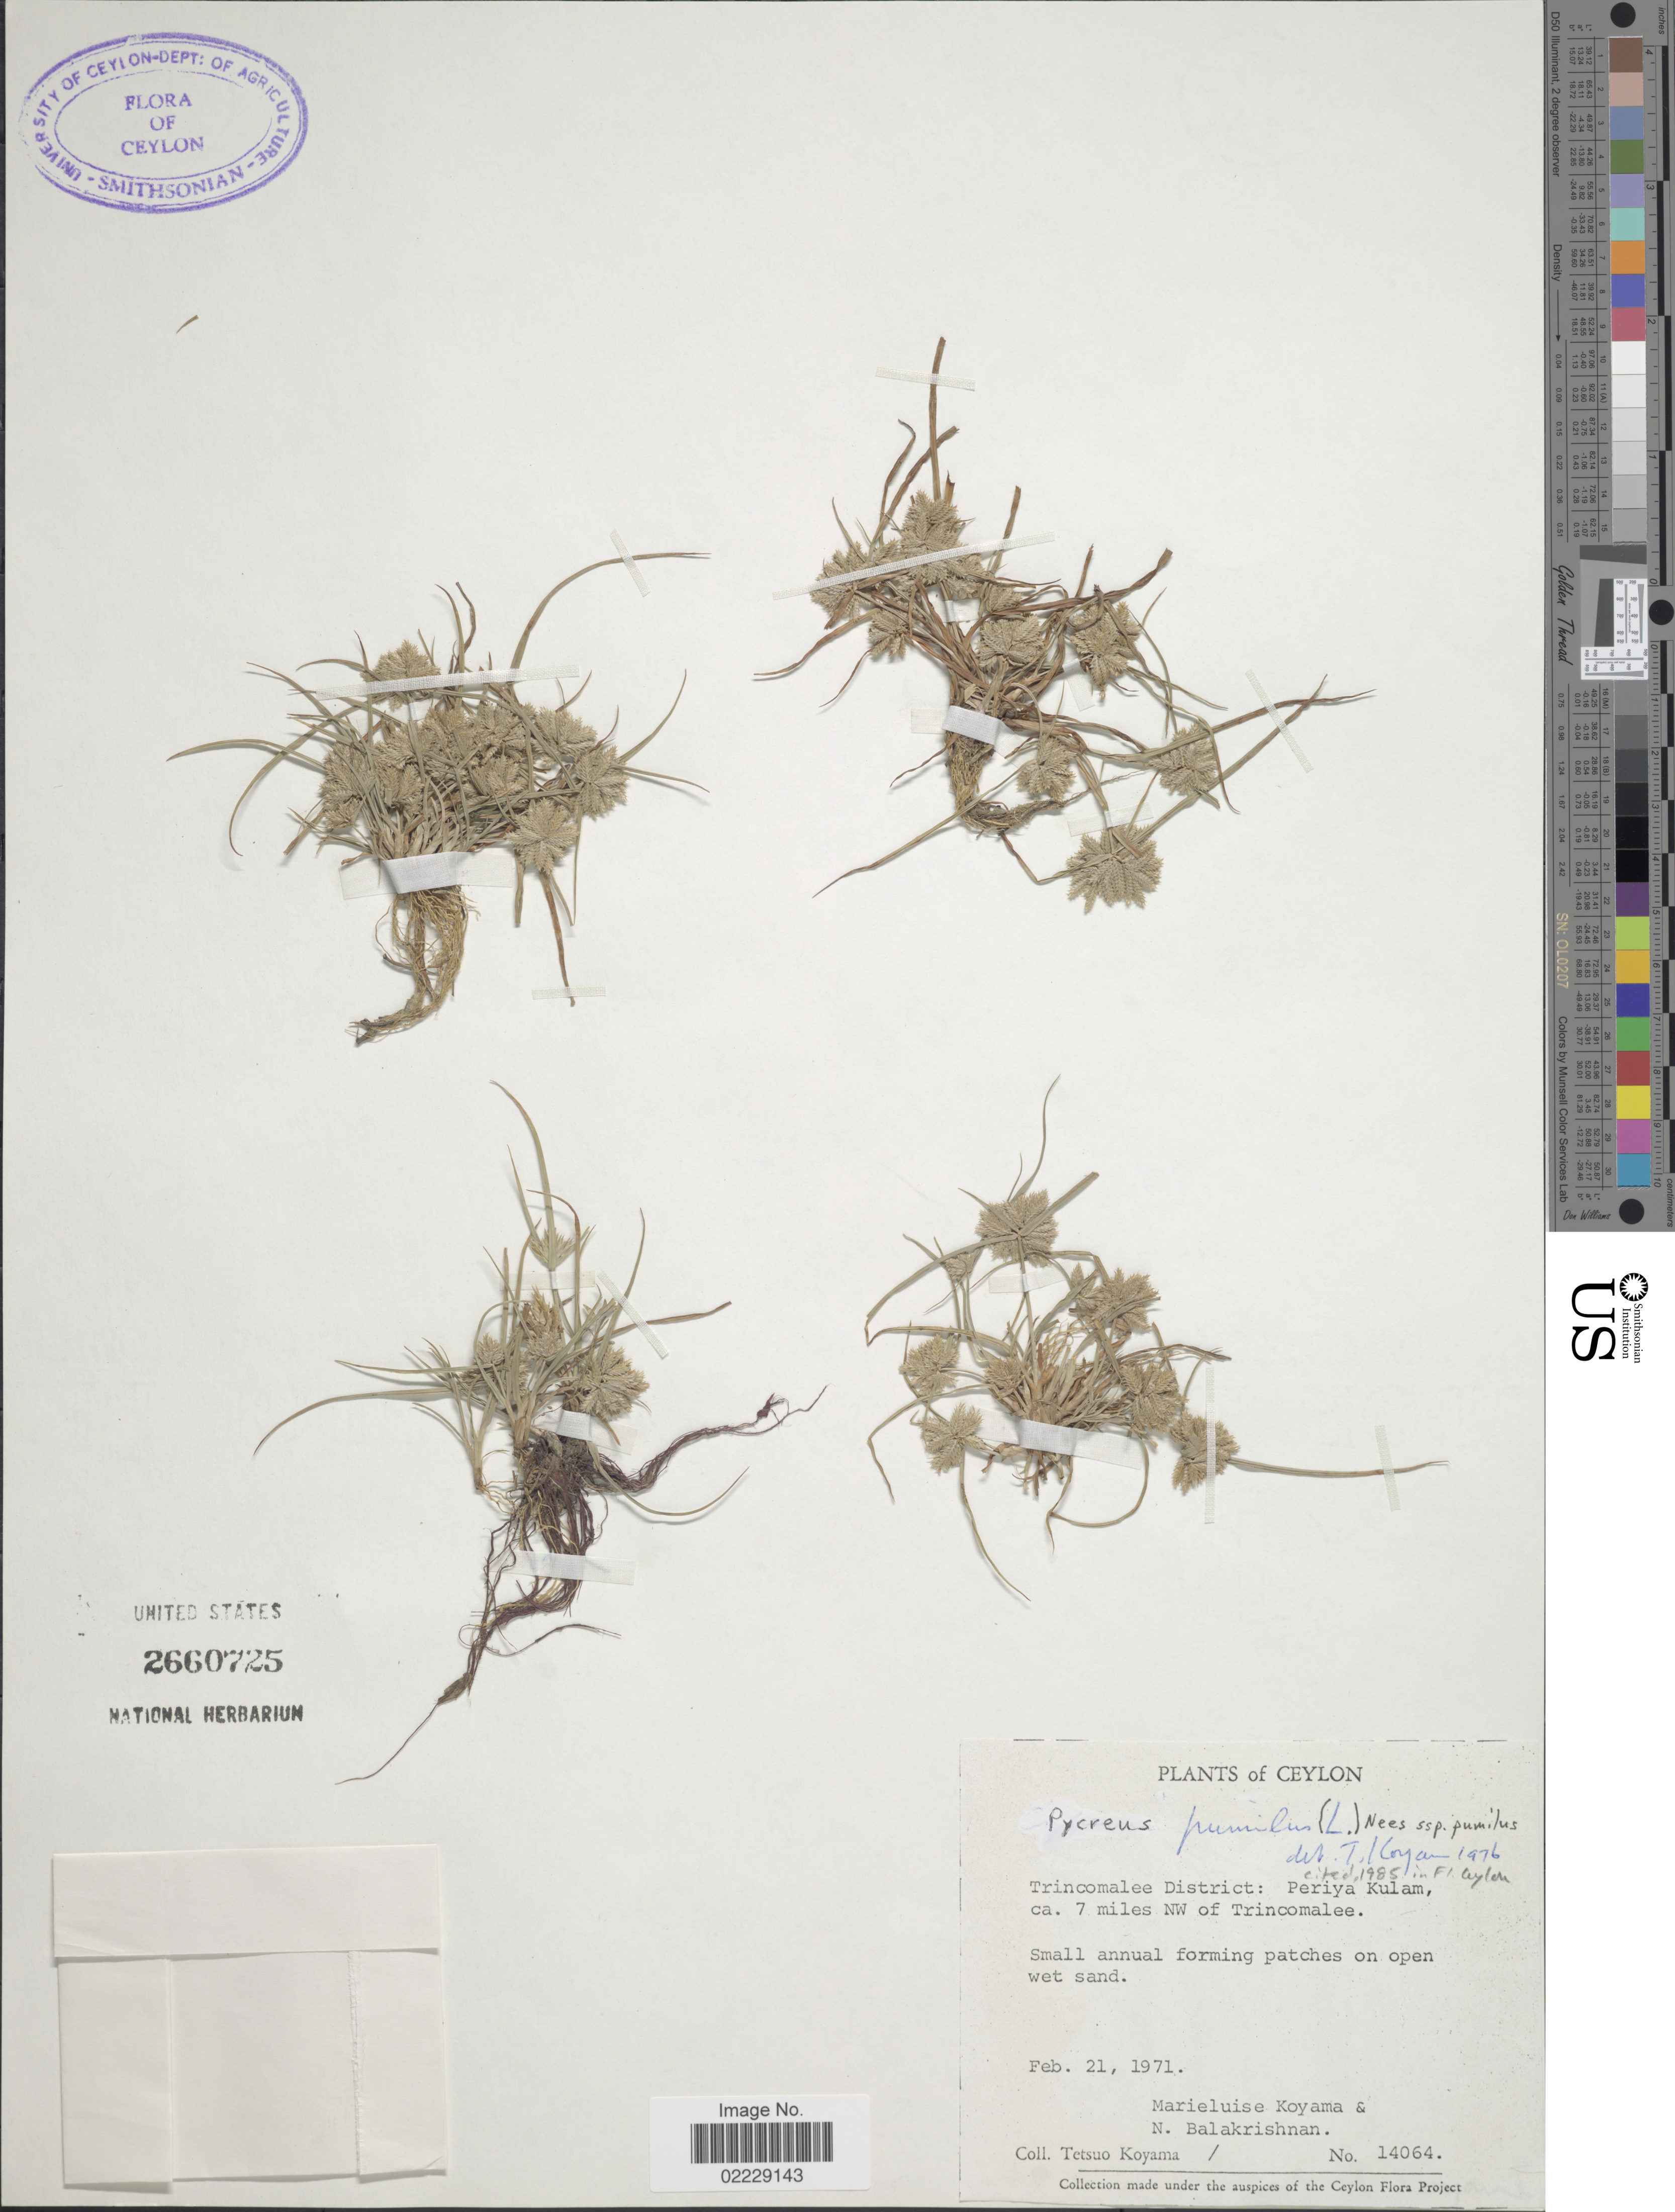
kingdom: Plantae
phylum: Tracheophyta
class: Liliopsida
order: Poales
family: Cyperaceae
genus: Cyperus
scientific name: Cyperus pumilus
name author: L.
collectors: T. Koyama, M. Koyama & N. Balakrishnan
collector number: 14064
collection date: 1971-02-21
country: Sri Lanka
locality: Ceylon, Trincomalee District: Periya Kulam, ca. 7 miles NW of Trincomalee.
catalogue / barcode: US 2660725